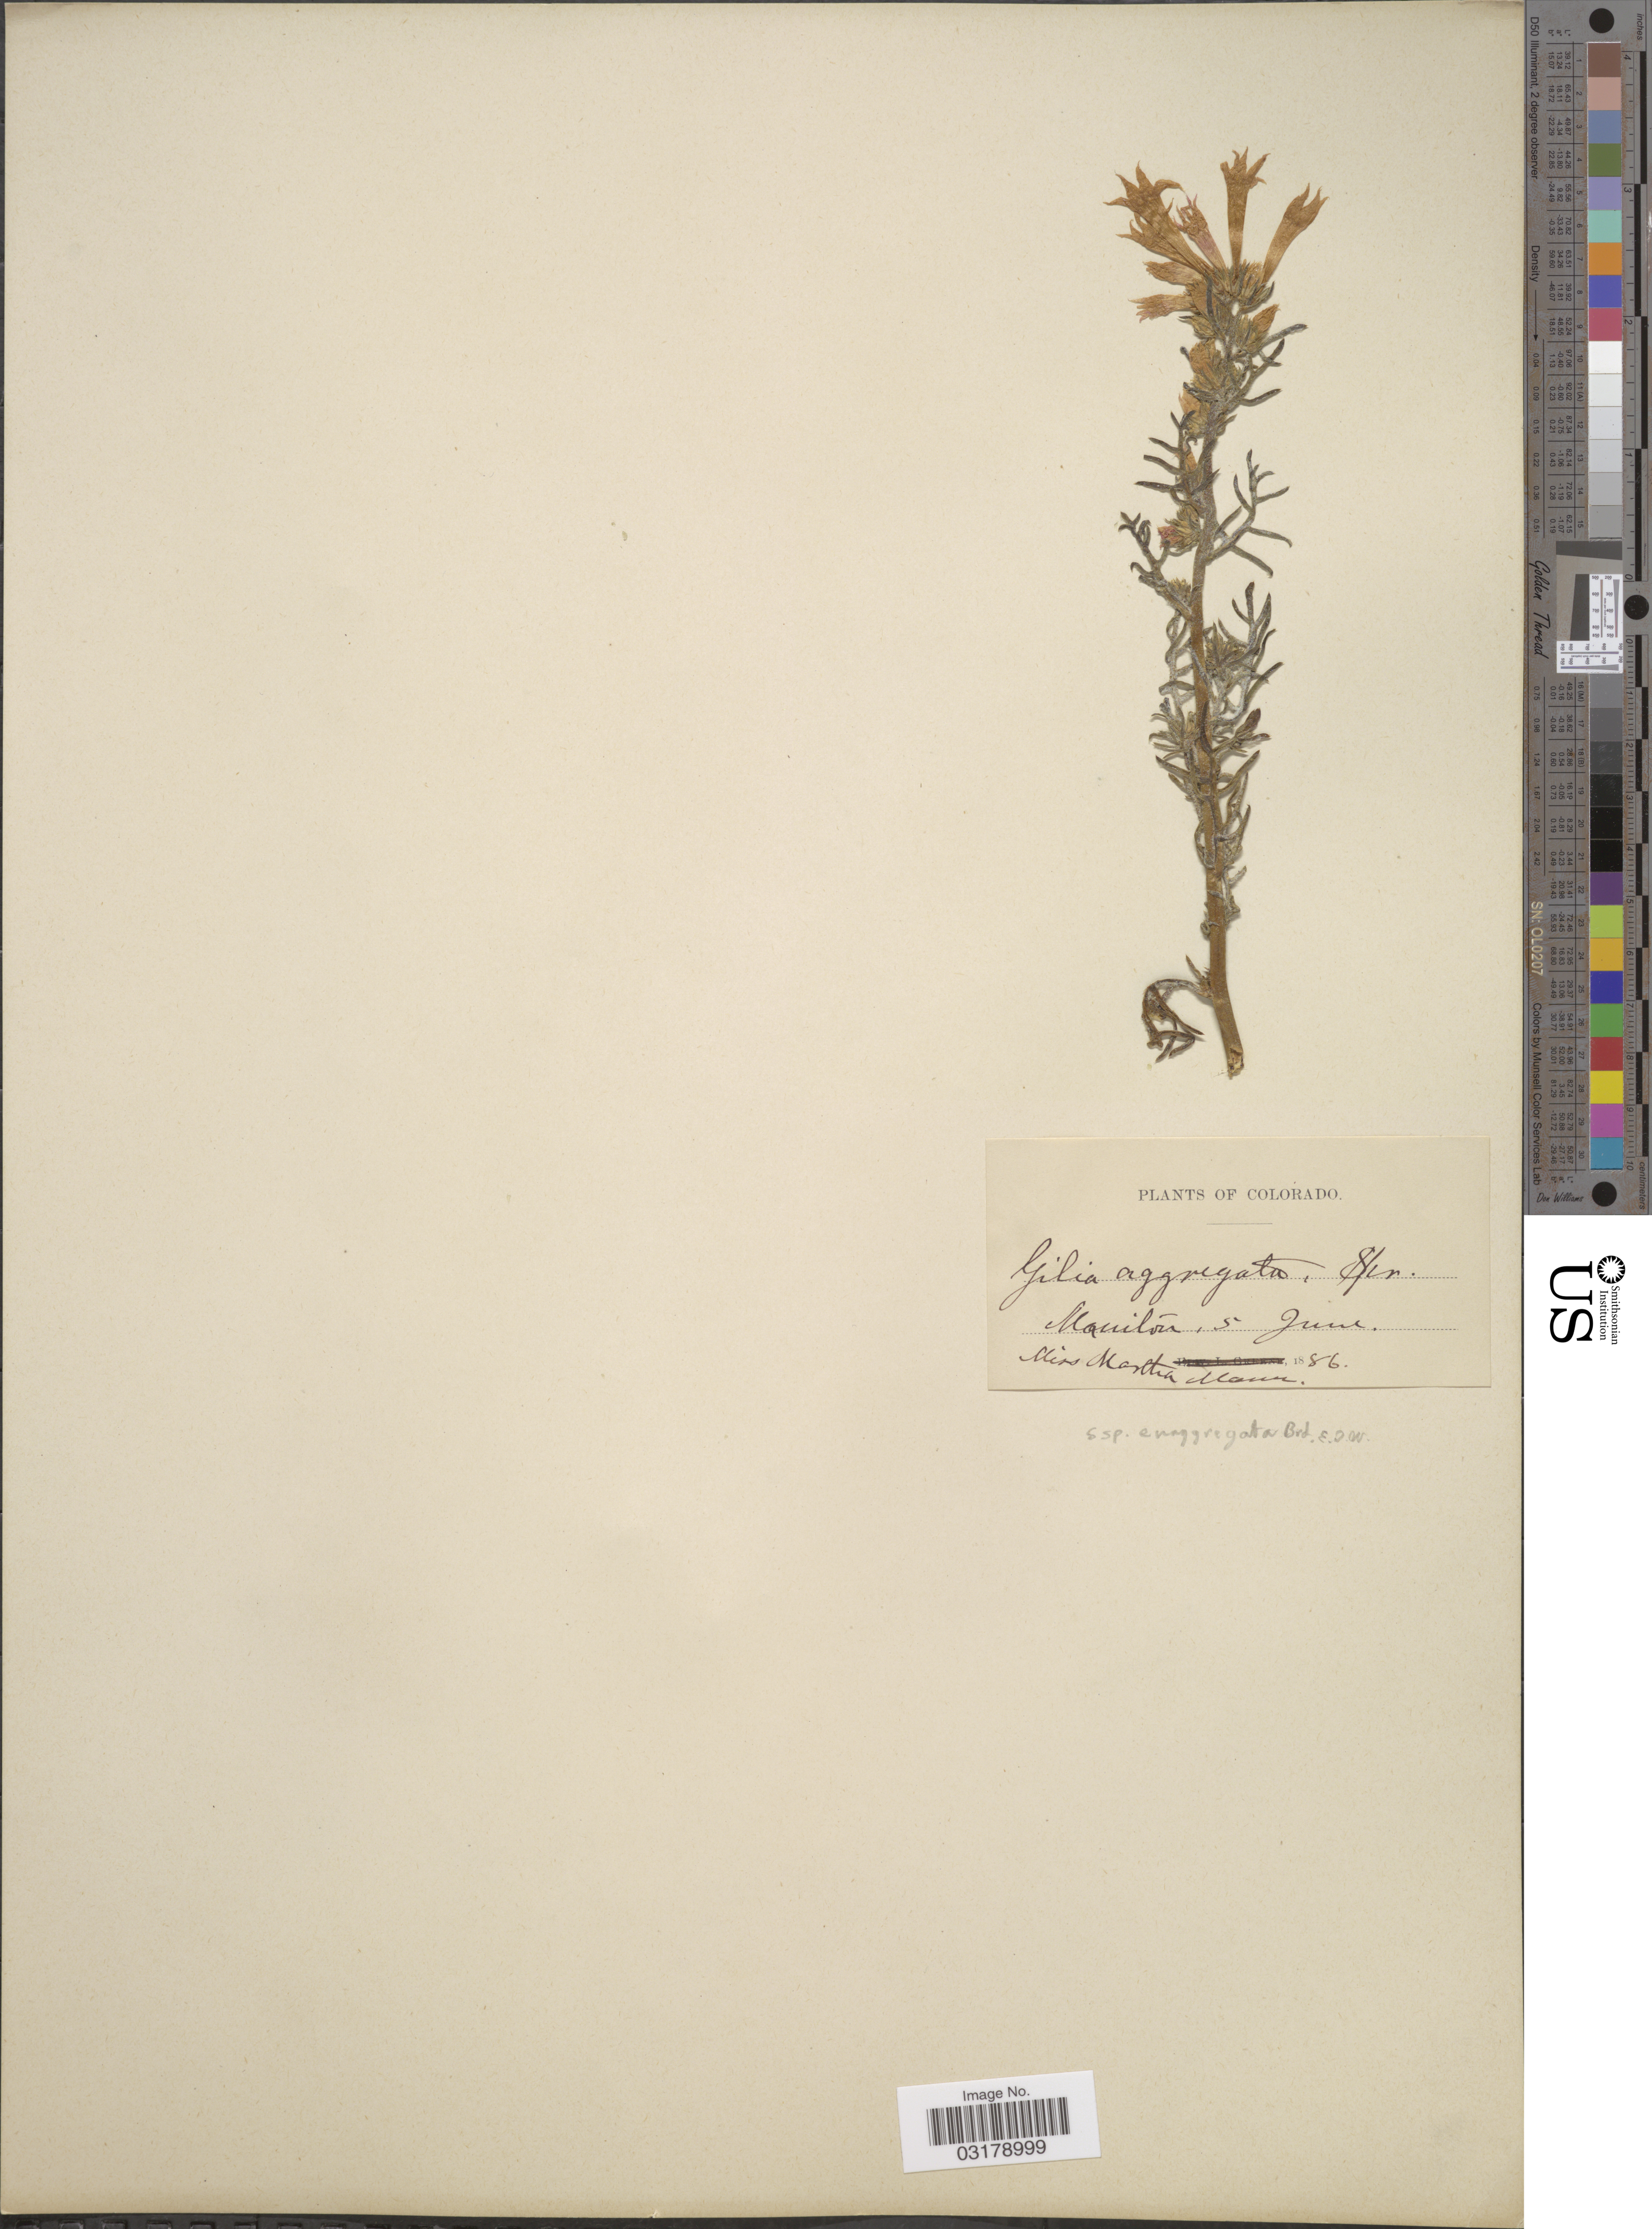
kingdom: Plantae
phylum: Tracheophyta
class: Magnoliopsida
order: Ericales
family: Polemoniaceae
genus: Ipomopsis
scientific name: Ipomopsis aggregata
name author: (Pursh) V.E. Grant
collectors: M. Mann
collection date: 1886-06-05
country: United States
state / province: Colorado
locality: Manitou.